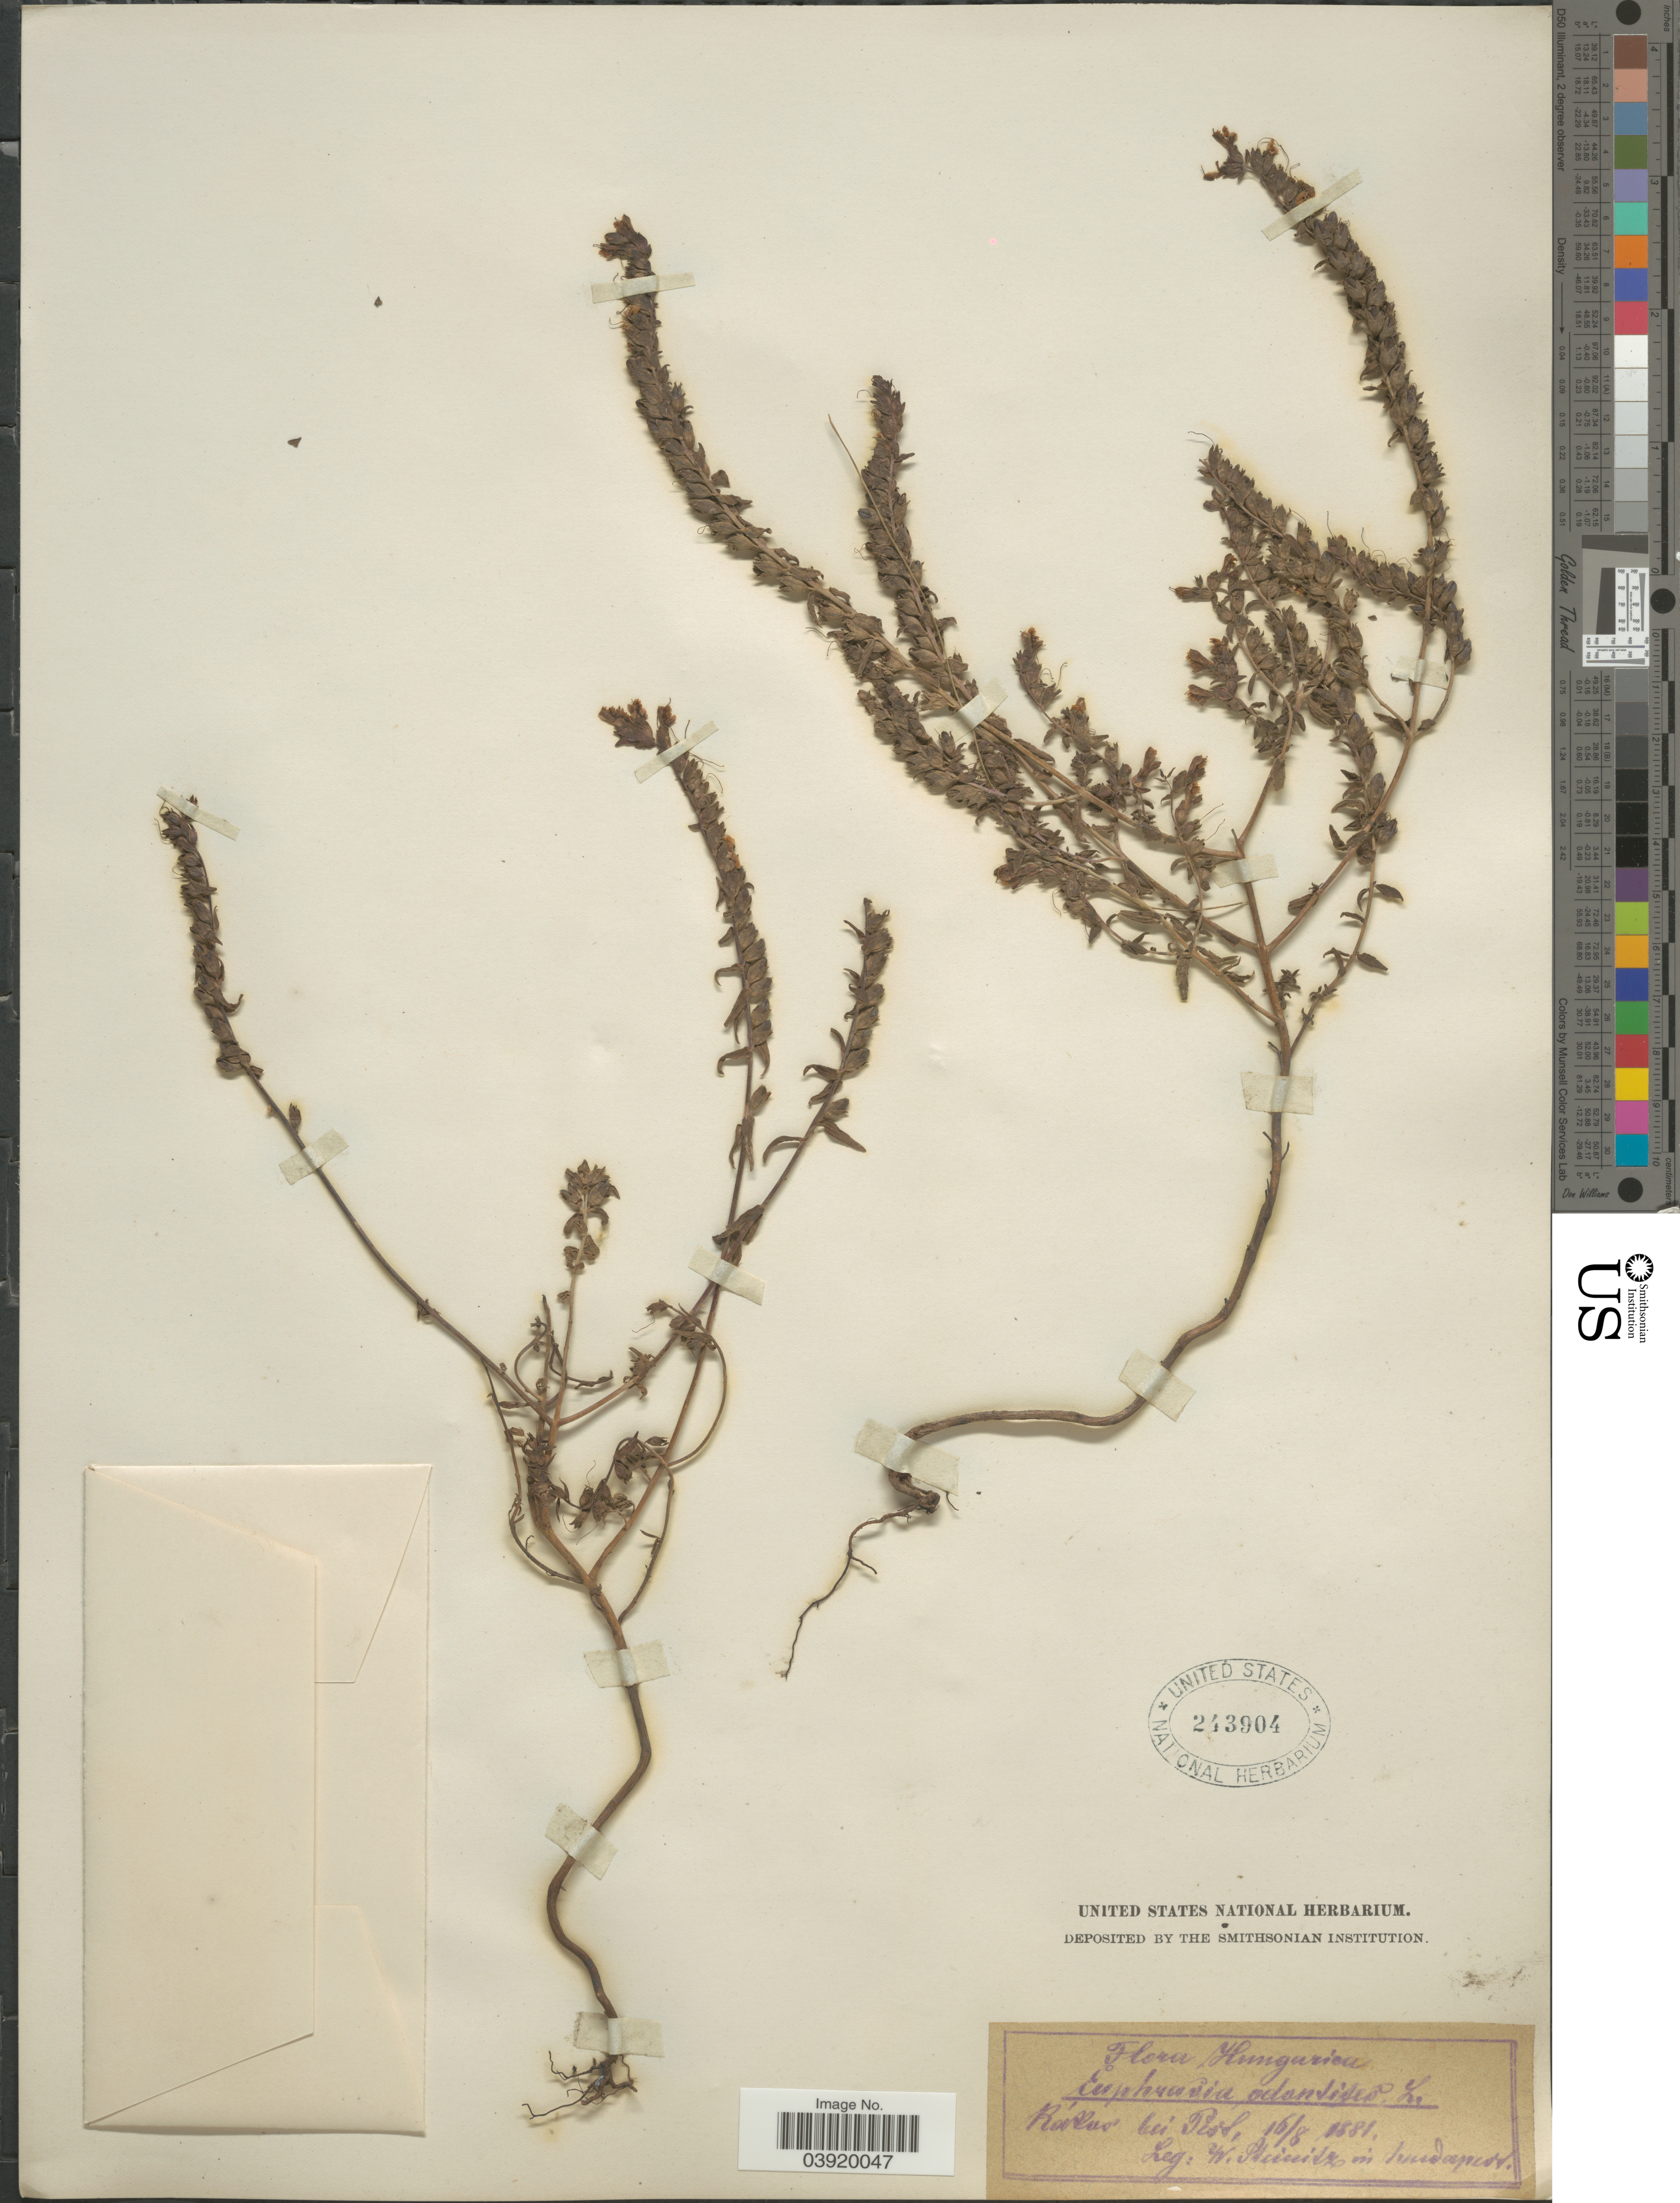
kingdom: Plantae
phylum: Tracheophyta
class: Magnoliopsida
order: Lamiales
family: Orobanchaceae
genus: Odontites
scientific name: Odontites vulgaris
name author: Moench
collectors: W. Steinitz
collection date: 1881-08-16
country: Hungary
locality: Kákus bei Rod. [interpreted]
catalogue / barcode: US 243904